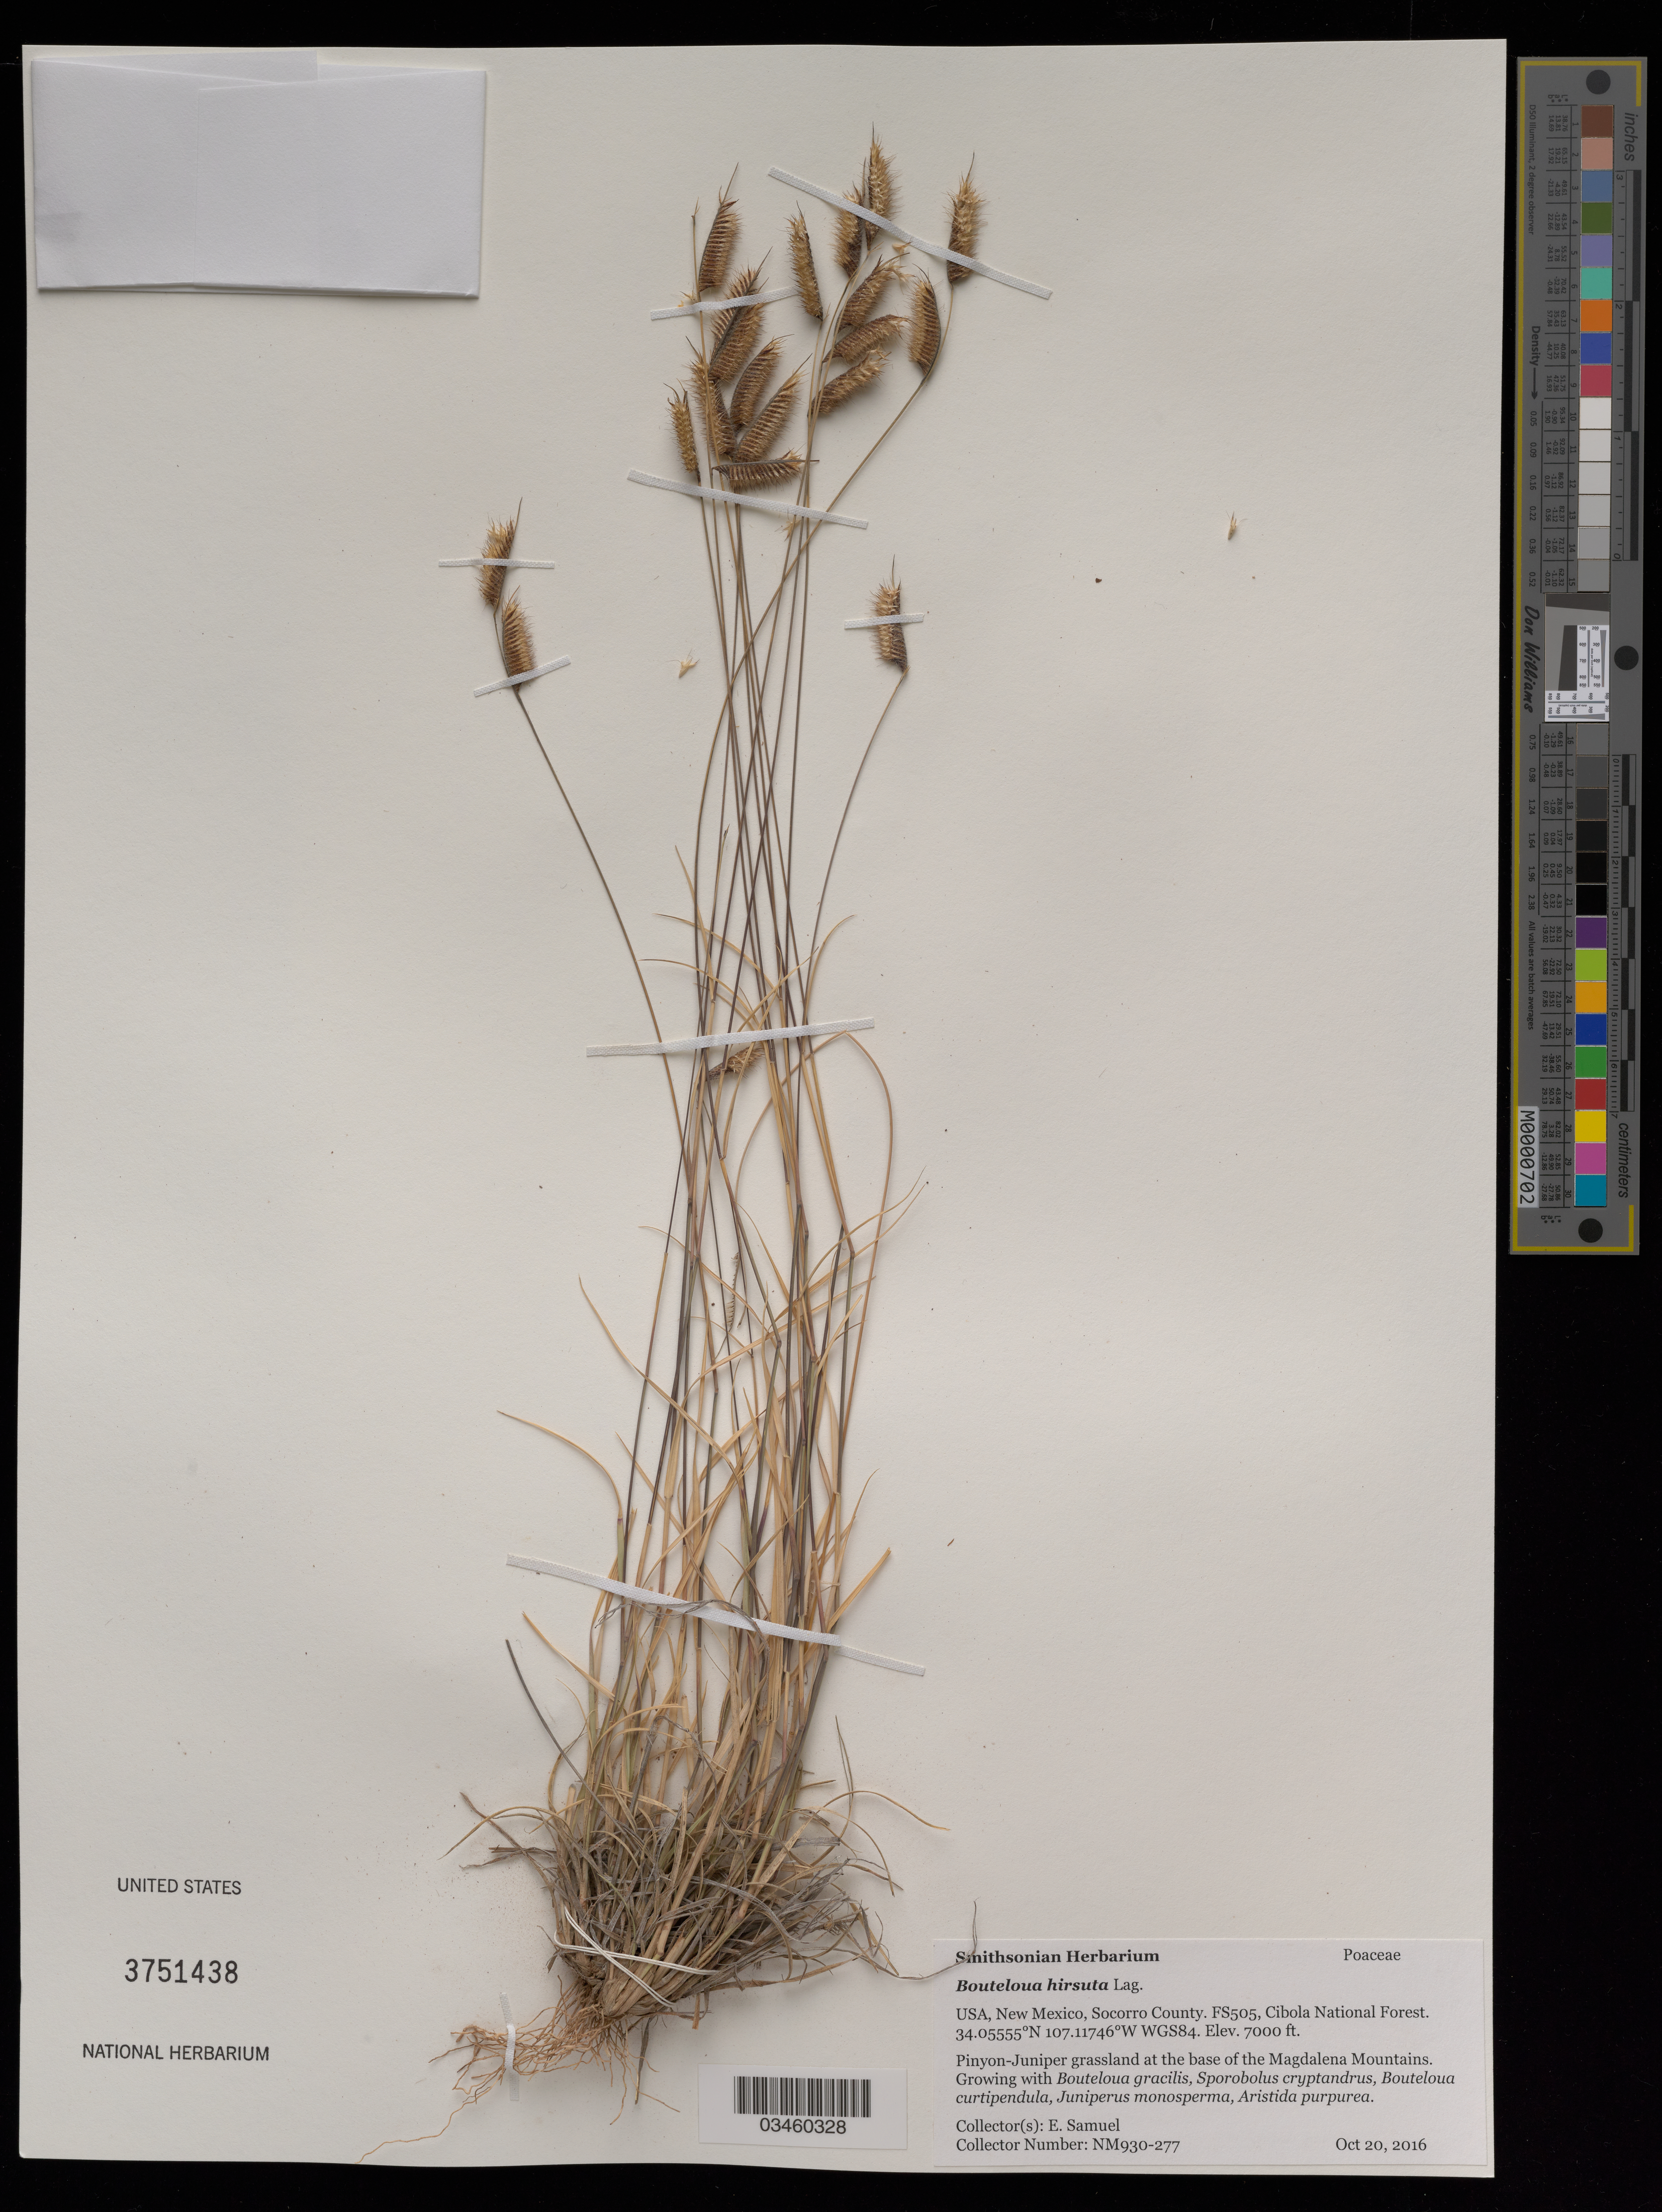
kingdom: Plantae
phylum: Tracheophyta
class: Liliopsida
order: Poales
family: Poaceae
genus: Bouteloua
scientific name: Bouteloua hirsuta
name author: Lag.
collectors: E. Samuel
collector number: NM930-277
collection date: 2016-10-20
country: United States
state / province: New Mexico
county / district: Socorro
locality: Cibola National Forest, FS505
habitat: Pinyon-Juniper grassland at the base of the Magdalena Mountains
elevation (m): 2134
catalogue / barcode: US 3751438